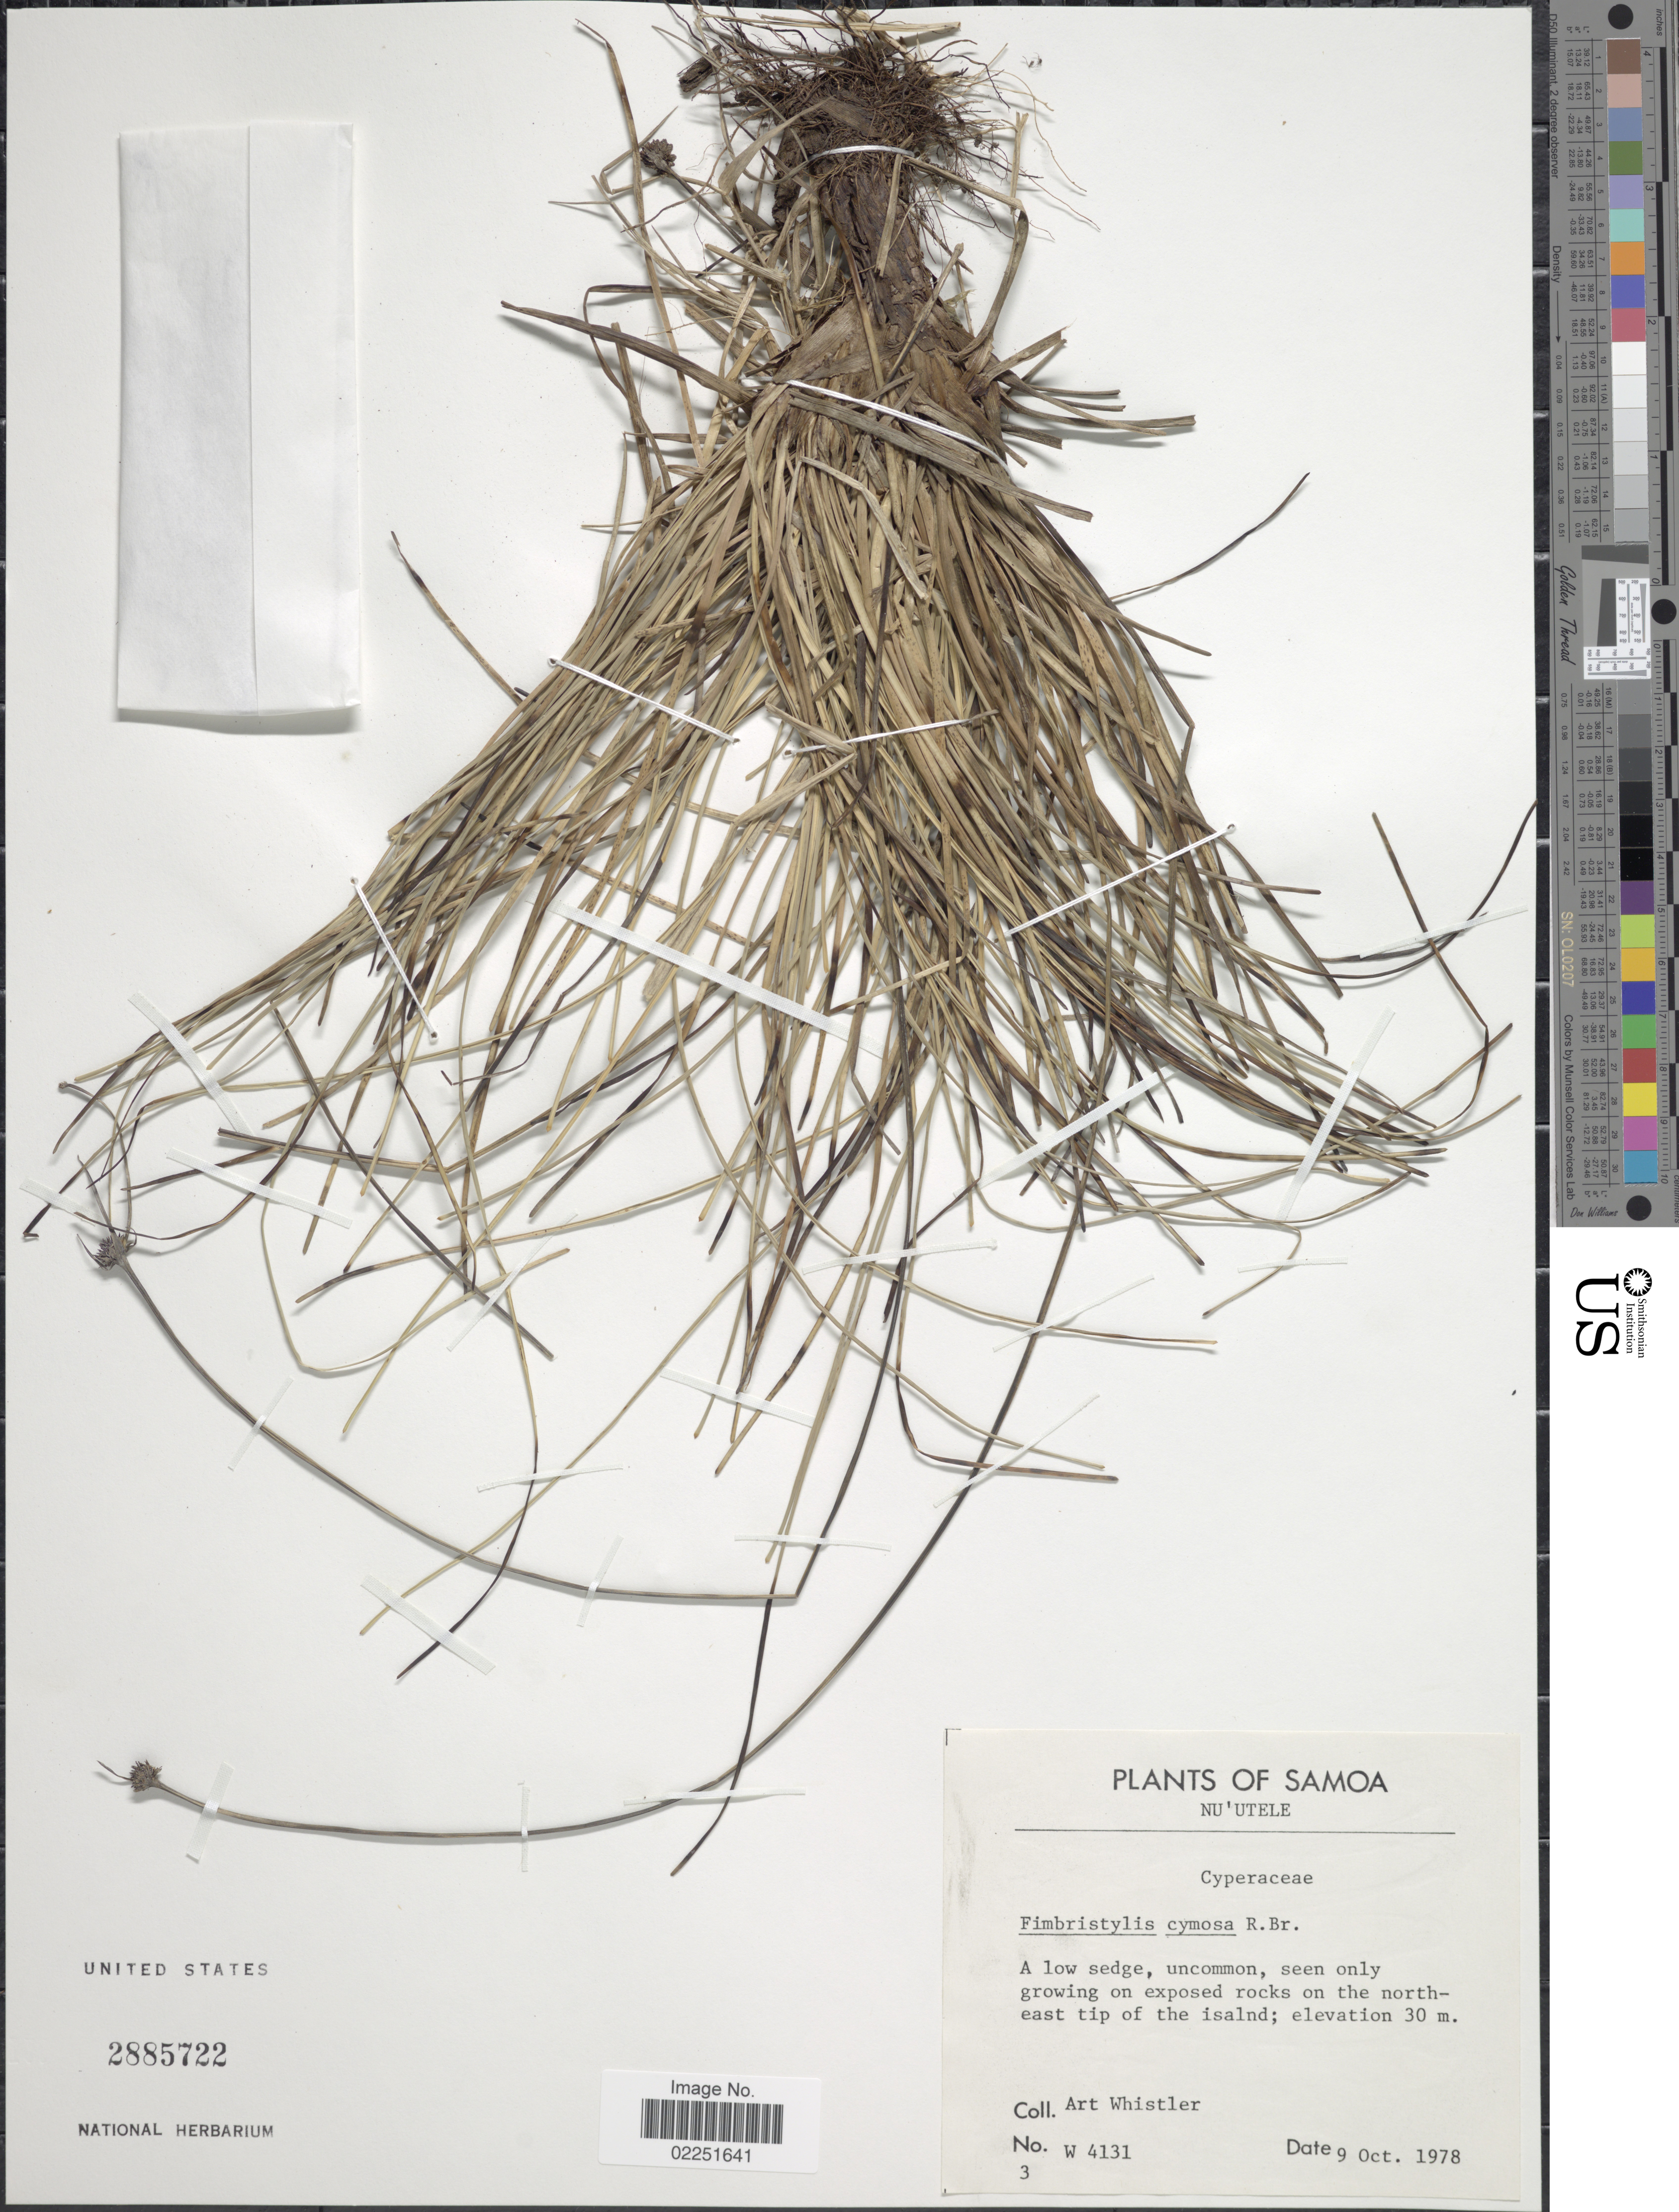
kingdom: Plantae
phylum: Tracheophyta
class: Liliopsida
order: Poales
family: Cyperaceae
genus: Fimbristylis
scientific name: Fimbristylis cymosa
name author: R. Br.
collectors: A. Whistler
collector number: W4131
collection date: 1978-10-09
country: Samoa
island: Nu'utele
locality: north-east tip of the island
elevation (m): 30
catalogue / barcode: US 2885722